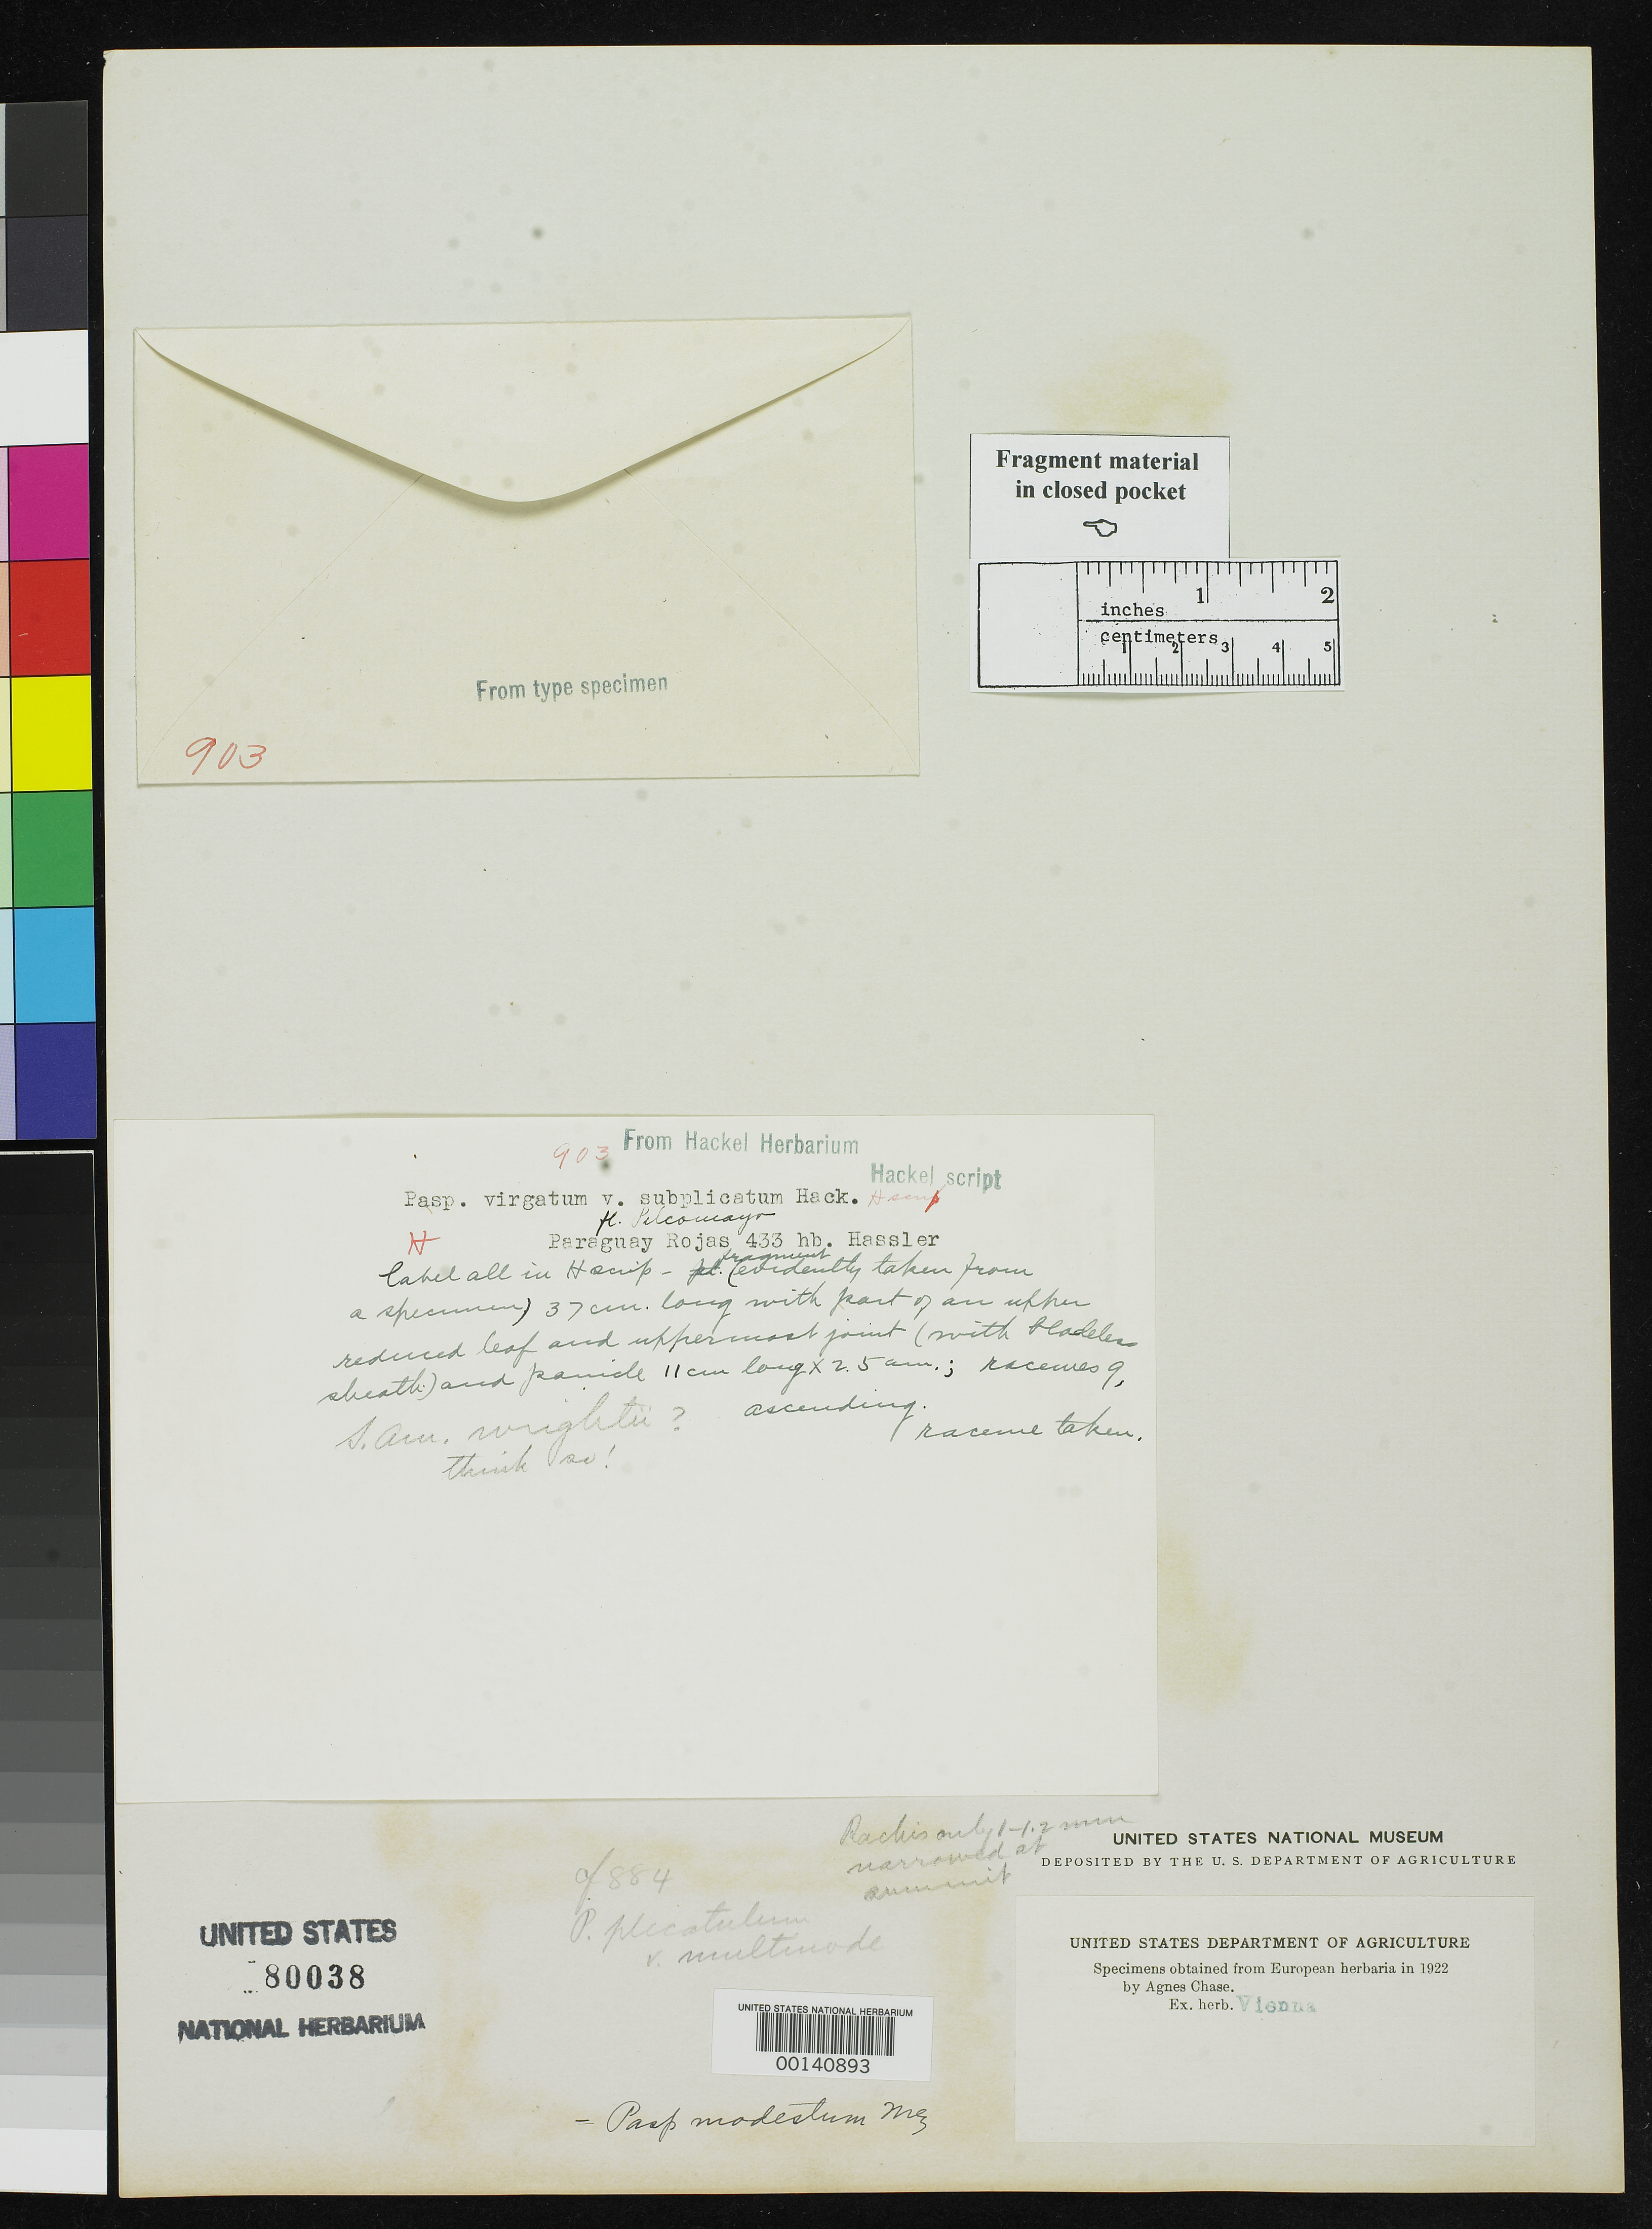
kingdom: Plantae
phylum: Tracheophyta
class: Liliopsida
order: Poales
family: Poaceae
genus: Paspalum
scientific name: Paspalum virgatum var. subplicatum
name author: Hack.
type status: Isolectotype; Syntype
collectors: T. Rojas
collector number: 433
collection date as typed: Jul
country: Paraguay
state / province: Boquerón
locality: Gran Chaco, Pilcomayo River.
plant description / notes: Fragmentary material of (holo)type specimen ex herb. Vienna.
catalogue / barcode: US 80038